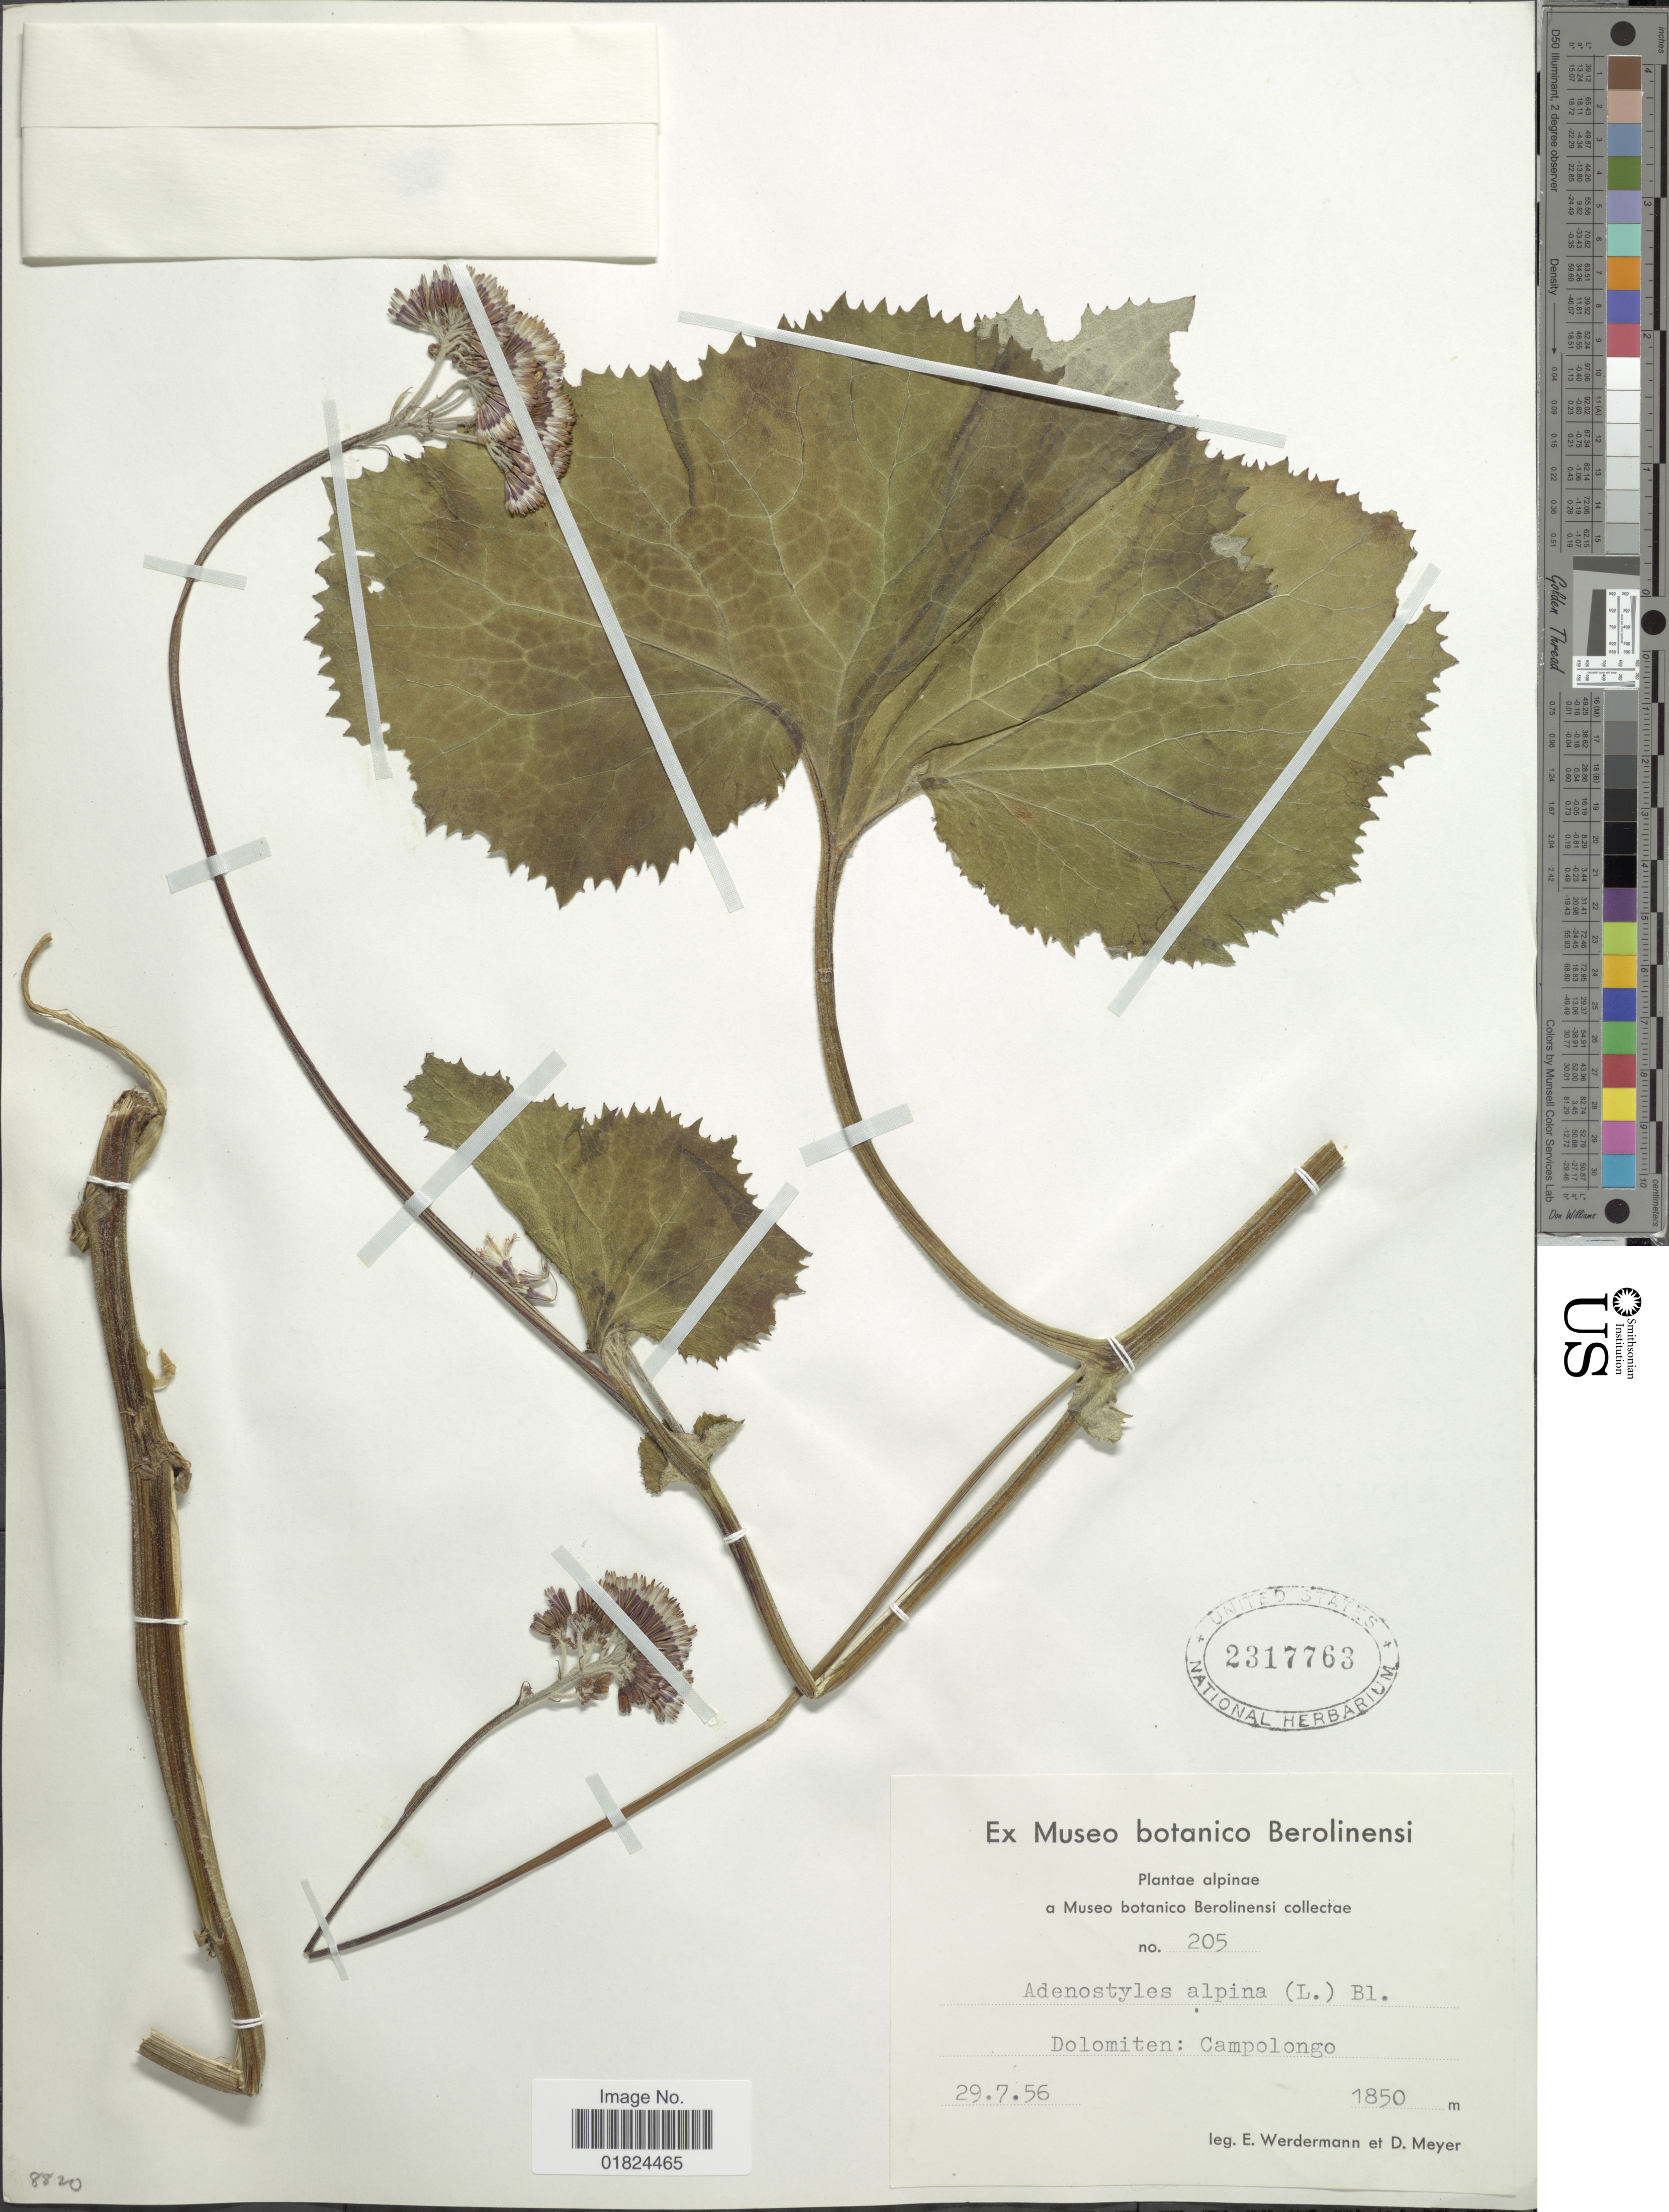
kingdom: Plantae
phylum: Tracheophyta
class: Magnoliopsida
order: Asterales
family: Asteraceae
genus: Adenostyles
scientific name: Adenostyles alpina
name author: (L.) Williams & Fingerh.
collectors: E. Werdermann & D. Meyer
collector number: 205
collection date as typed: Transcribed d/m/y: 29/7/56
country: Italy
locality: Plantae alpinae, Dolomiten: Campolongo.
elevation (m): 1850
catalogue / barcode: US 2317763